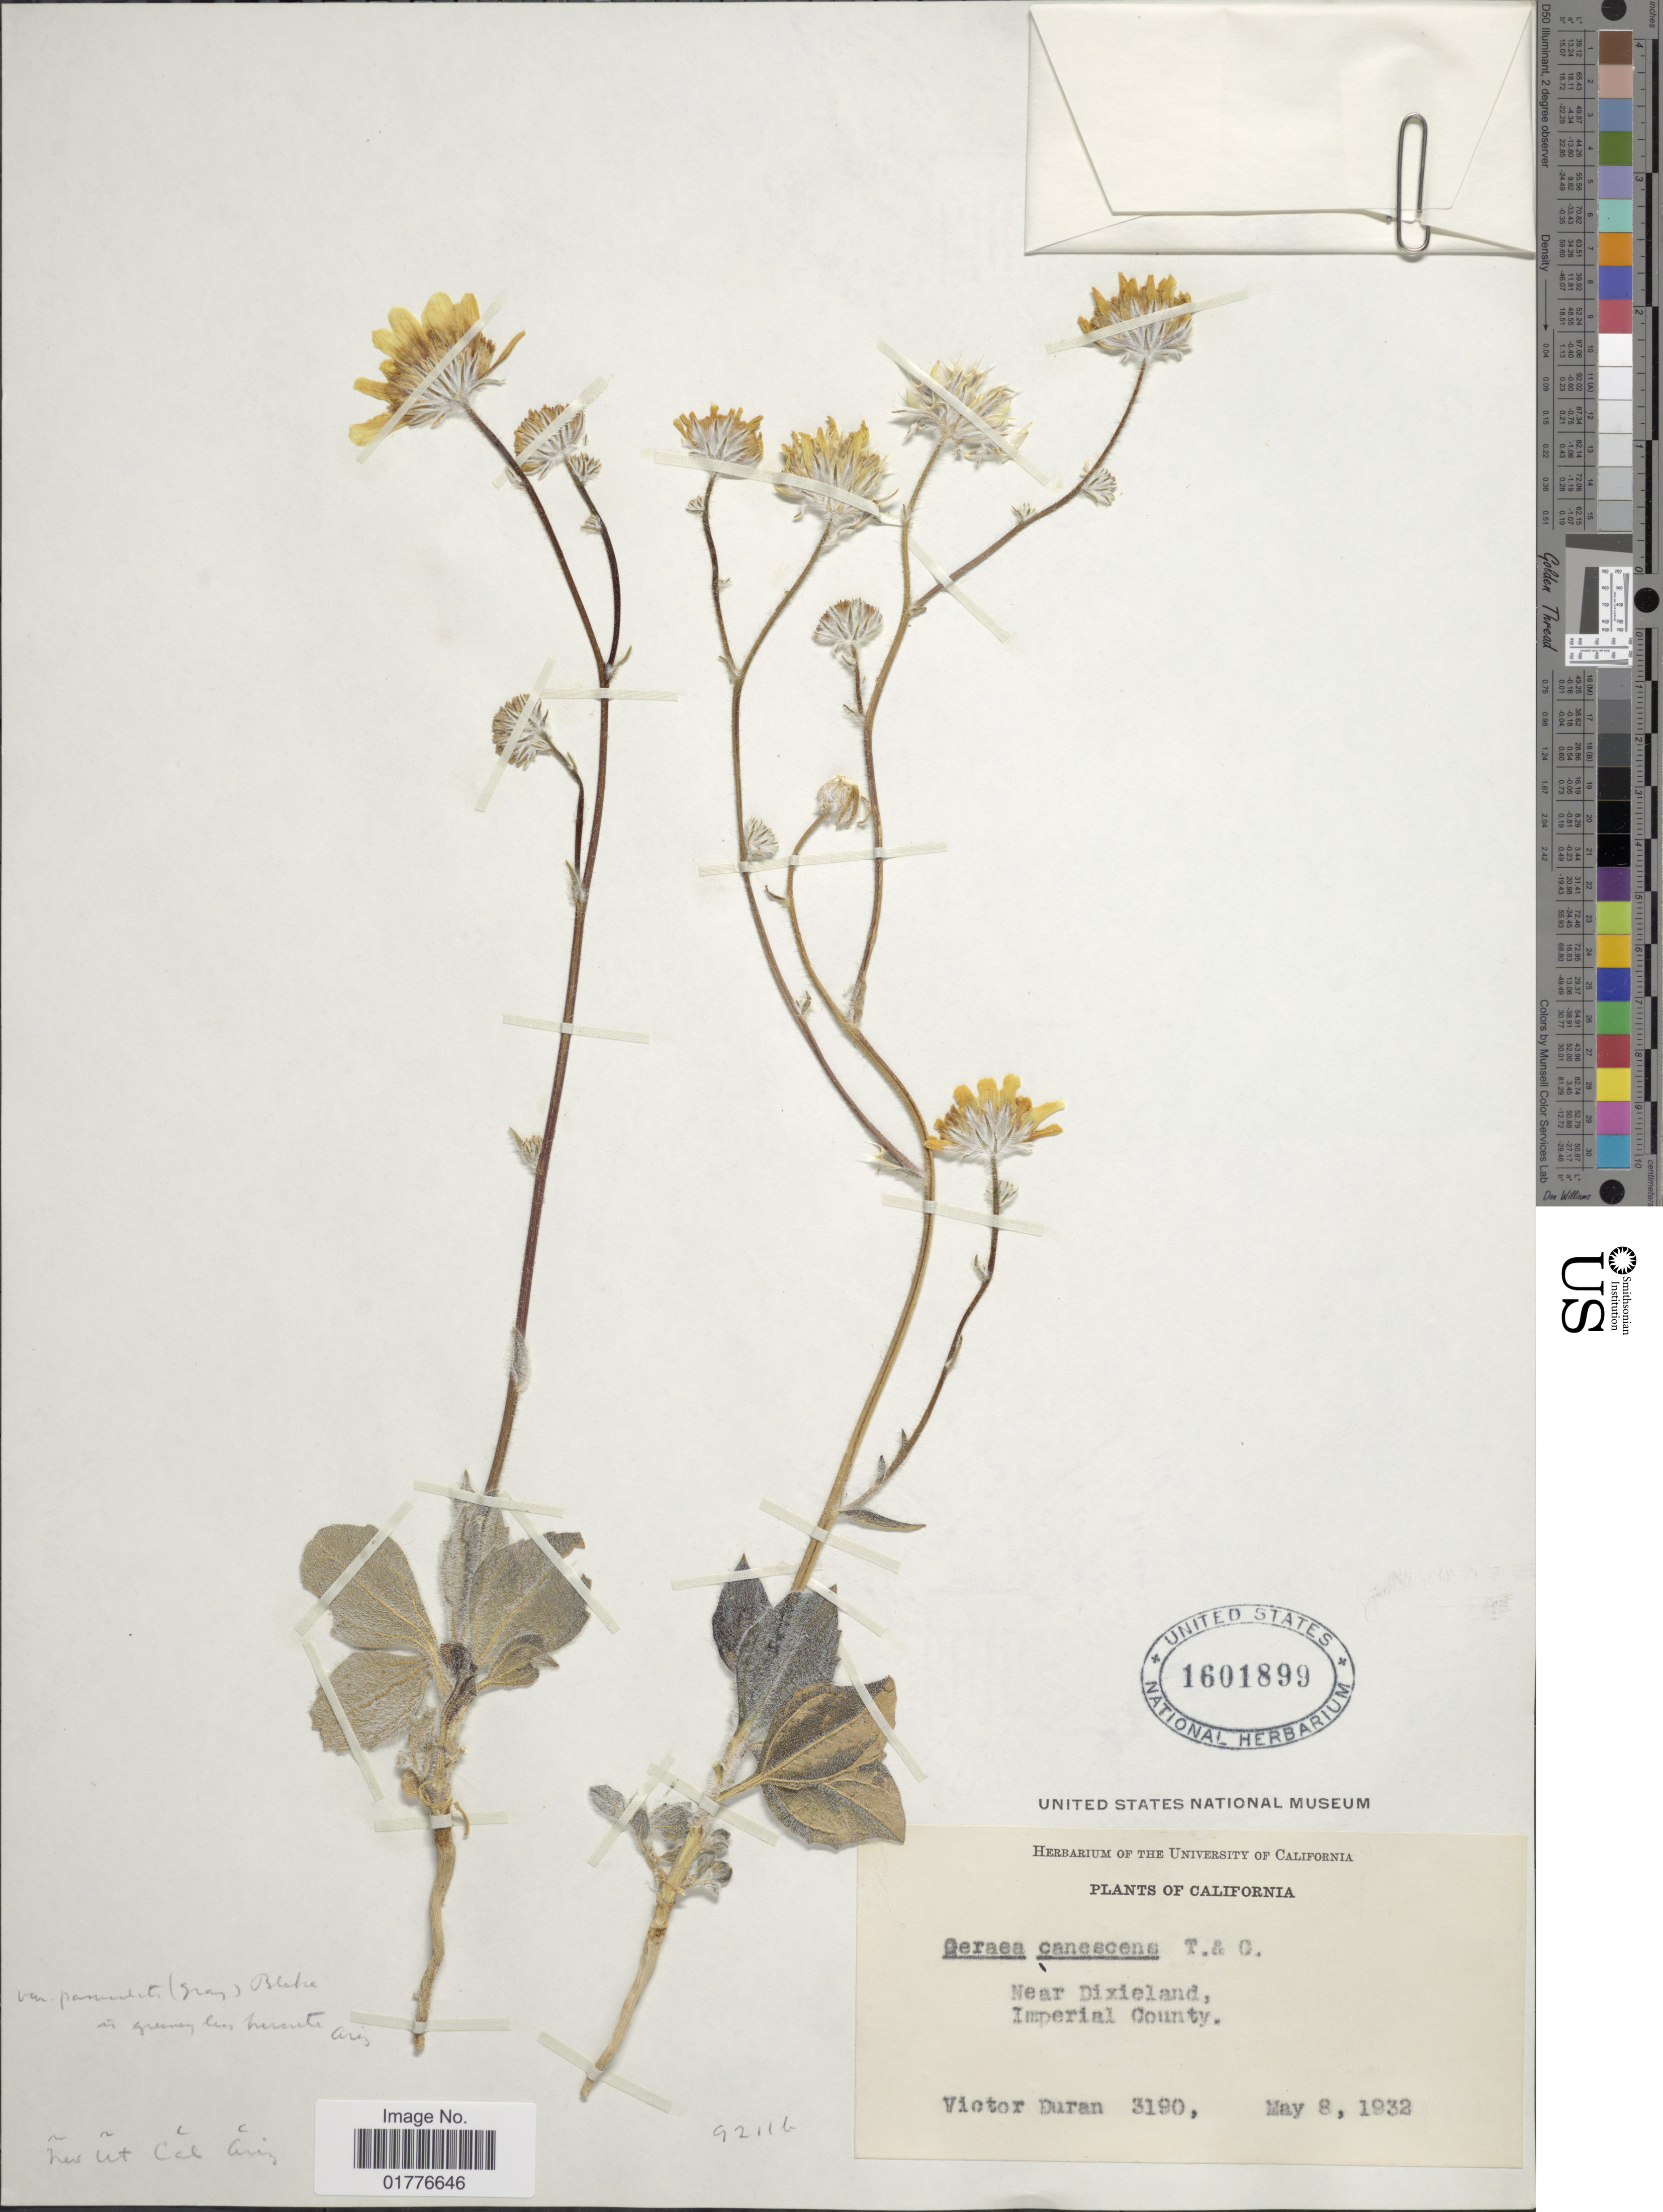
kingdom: Plantae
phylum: Tracheophyta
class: Magnoliopsida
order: Asterales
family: Asteraceae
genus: Geraea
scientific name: Geraea canescens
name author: Torr. & A. Gray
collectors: V. Duran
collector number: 3190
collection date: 1932-05-08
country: United States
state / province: California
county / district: Imperial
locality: Near Dixieland, Imperial County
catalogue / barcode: US 1601899